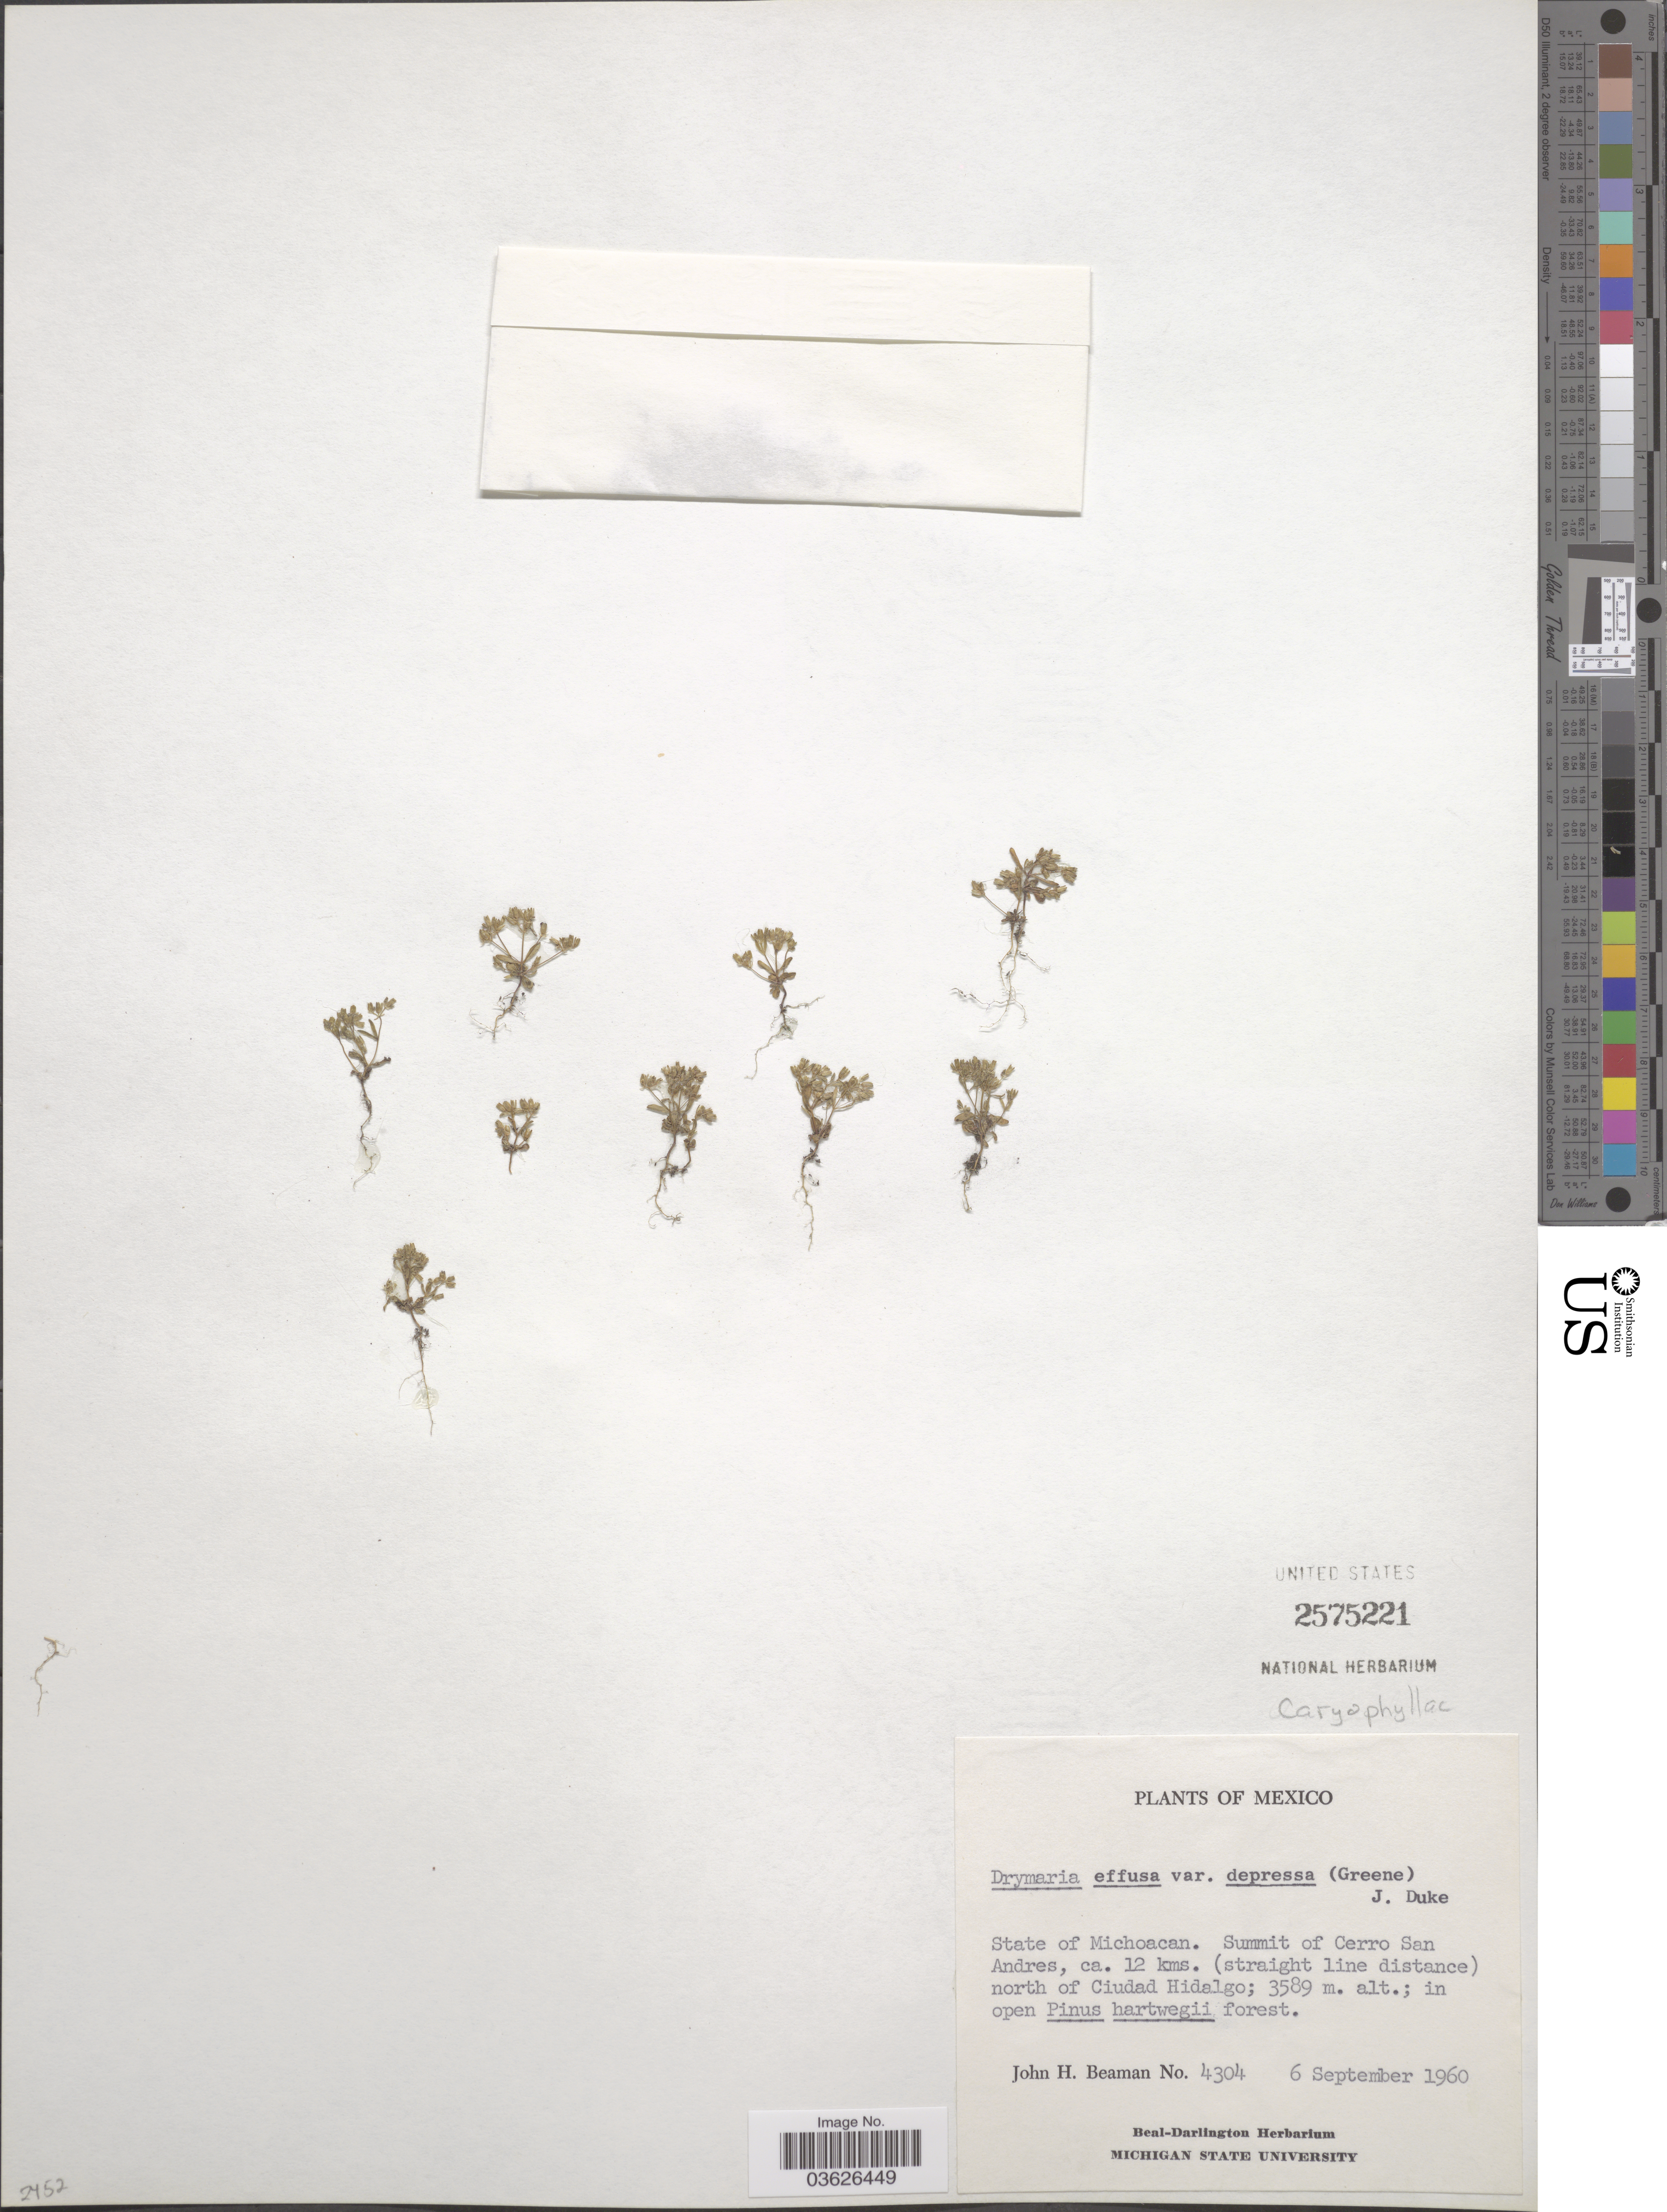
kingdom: Plantae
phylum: Tracheophyta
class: Magnoliopsida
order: Caryophyllales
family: Caryophyllaceae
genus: Drymaria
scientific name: Drymaria effusa var. depressa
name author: (Greene) J.A. Duke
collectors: J. H. Beaman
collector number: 4304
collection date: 1960-09-06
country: Mexico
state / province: Michoacán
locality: Summit of Cerro San Andres, ca. 12 kms. (straight line distance) north of Ciudad Hidalgo.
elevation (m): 3589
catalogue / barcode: US 2575221